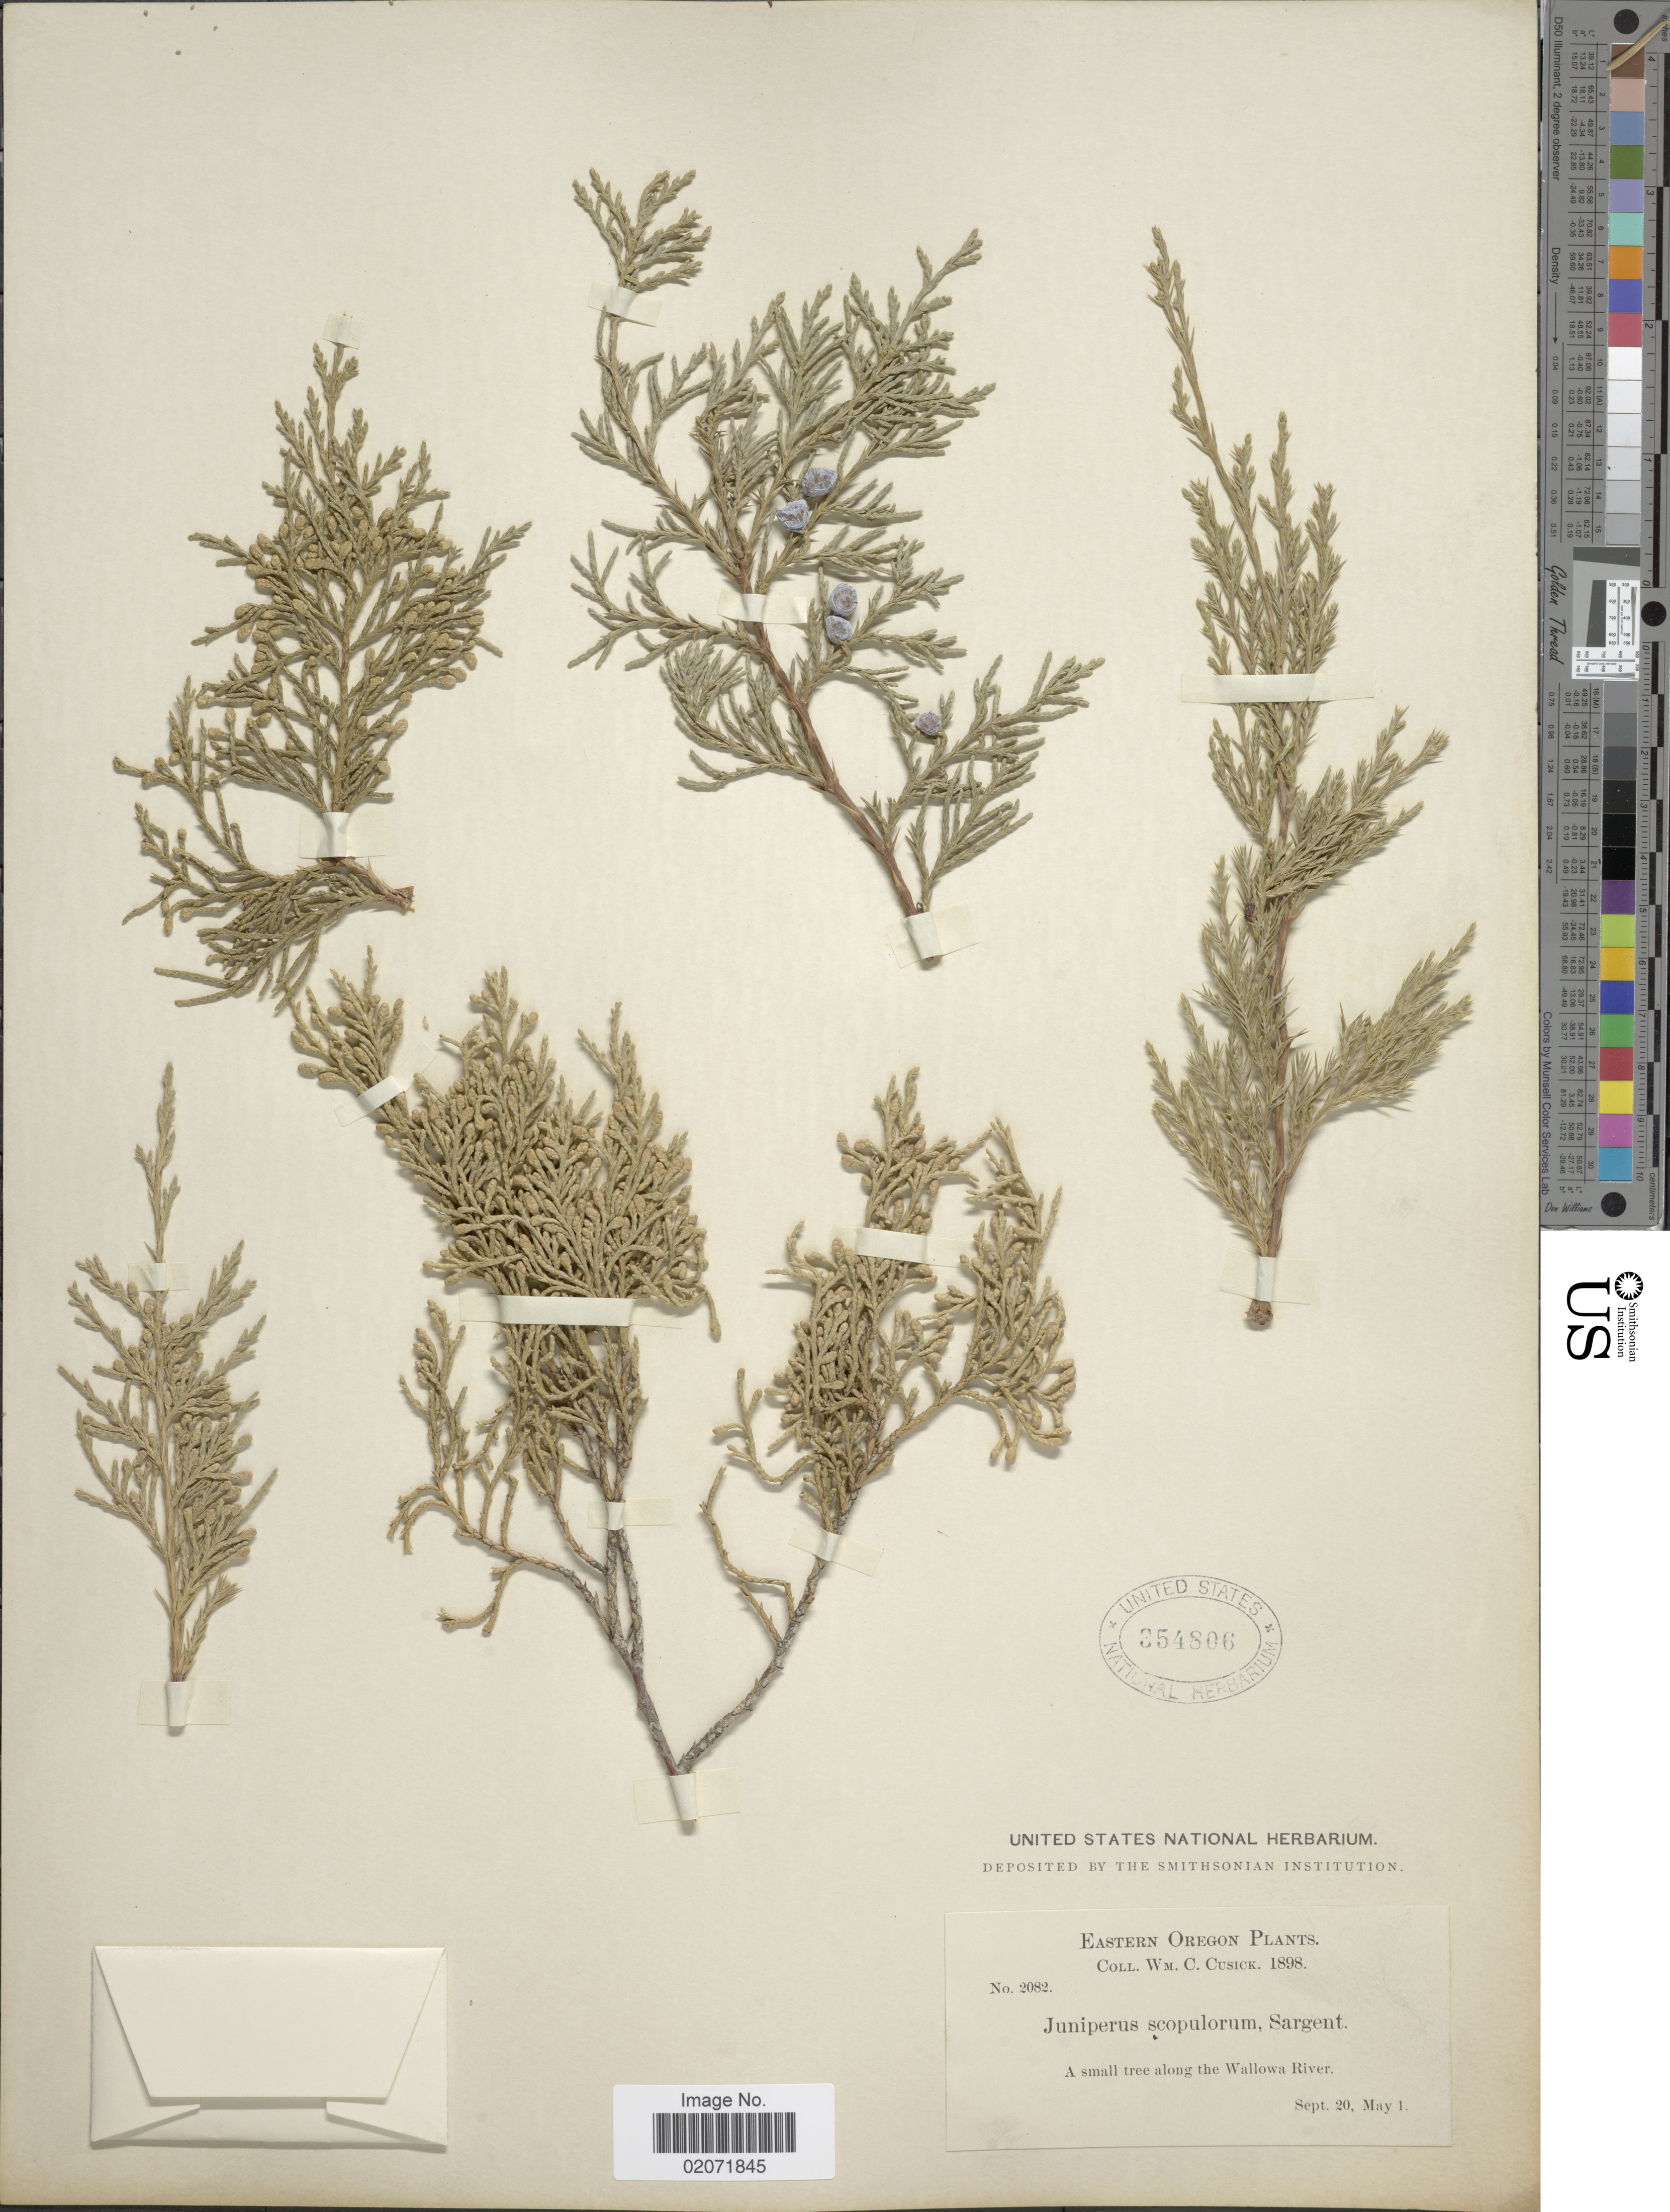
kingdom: Plantae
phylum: Tracheophyta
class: Pinopsida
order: Pinales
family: Cupressaceae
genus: Juniperus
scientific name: Juniperus scopulorum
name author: Sarg.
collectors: W. C. Cusick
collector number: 2082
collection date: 1898-05-01/1898-09-20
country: United States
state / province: Oregon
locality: Eastern Oregon, A small tree along the Wallowa River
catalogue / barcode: US 354806